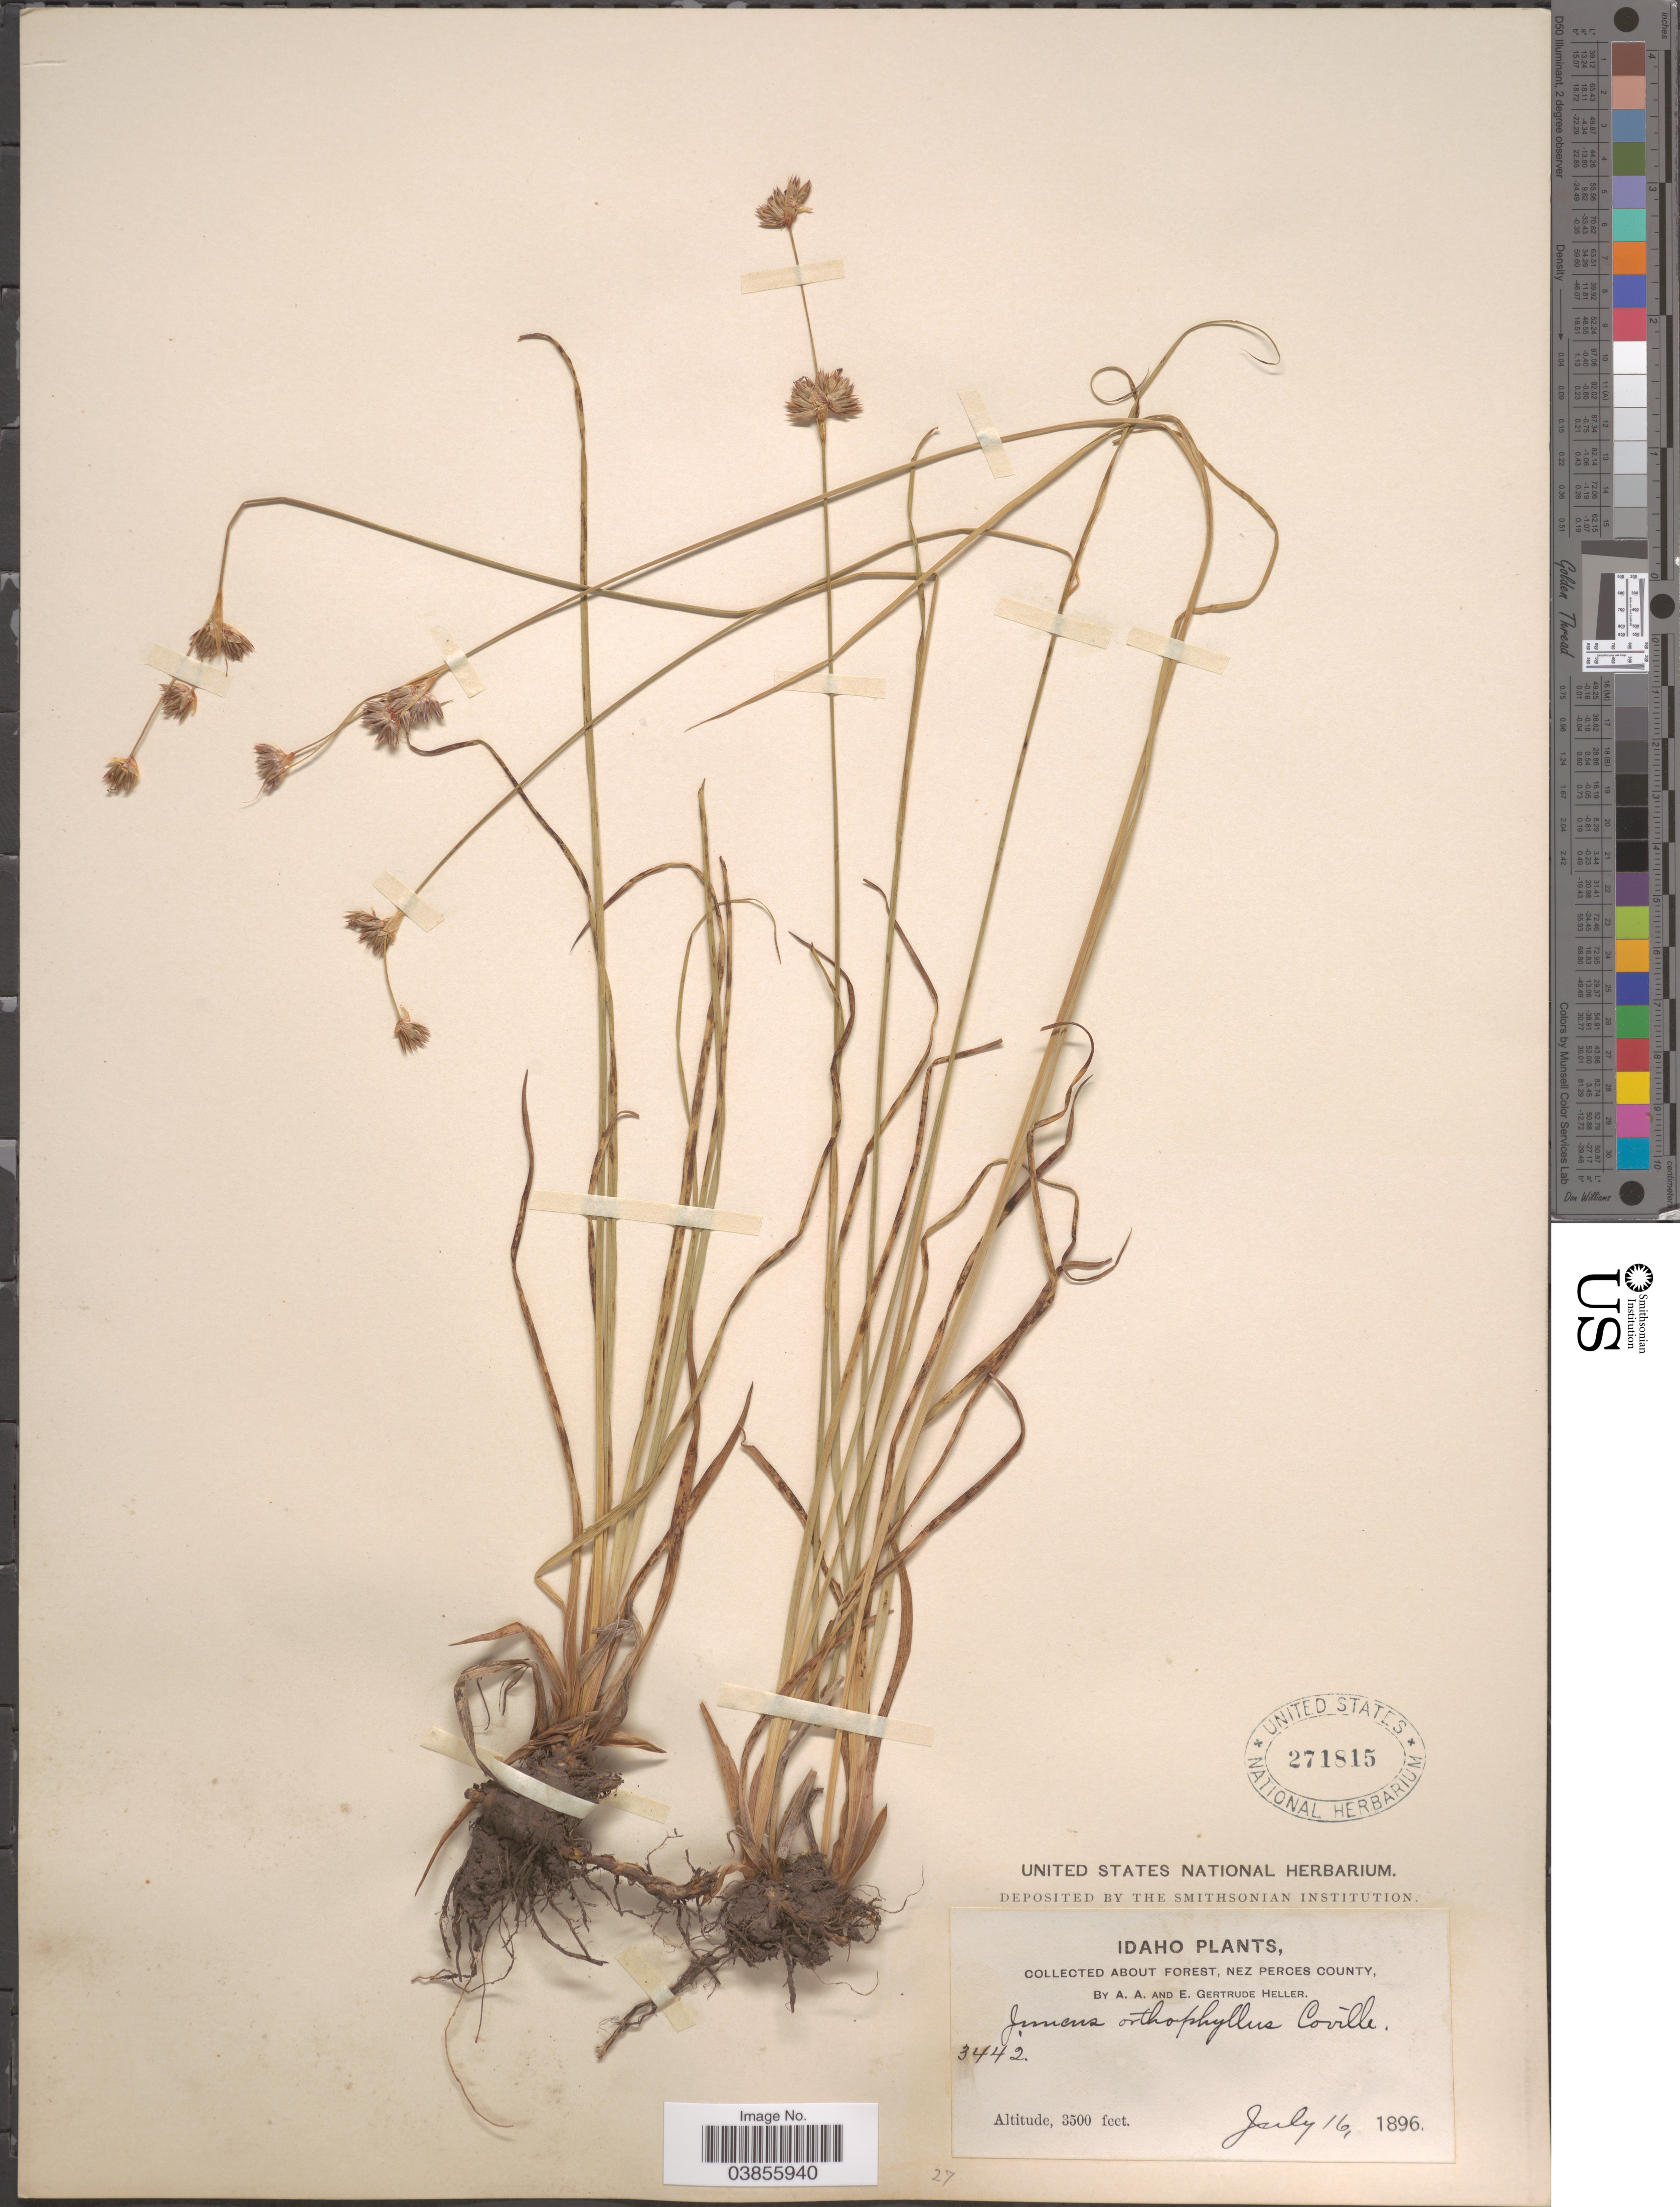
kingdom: Plantae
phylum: Tracheophyta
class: Liliopsida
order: Poales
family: Juncaceae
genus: Juncus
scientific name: Juncus orthophyllus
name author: Coville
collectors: A. A. Heller & E. G. Heller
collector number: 3442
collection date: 1896-07-16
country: United States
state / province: Idaho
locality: About Forest, Nez Perces County.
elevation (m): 1067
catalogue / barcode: US 271815